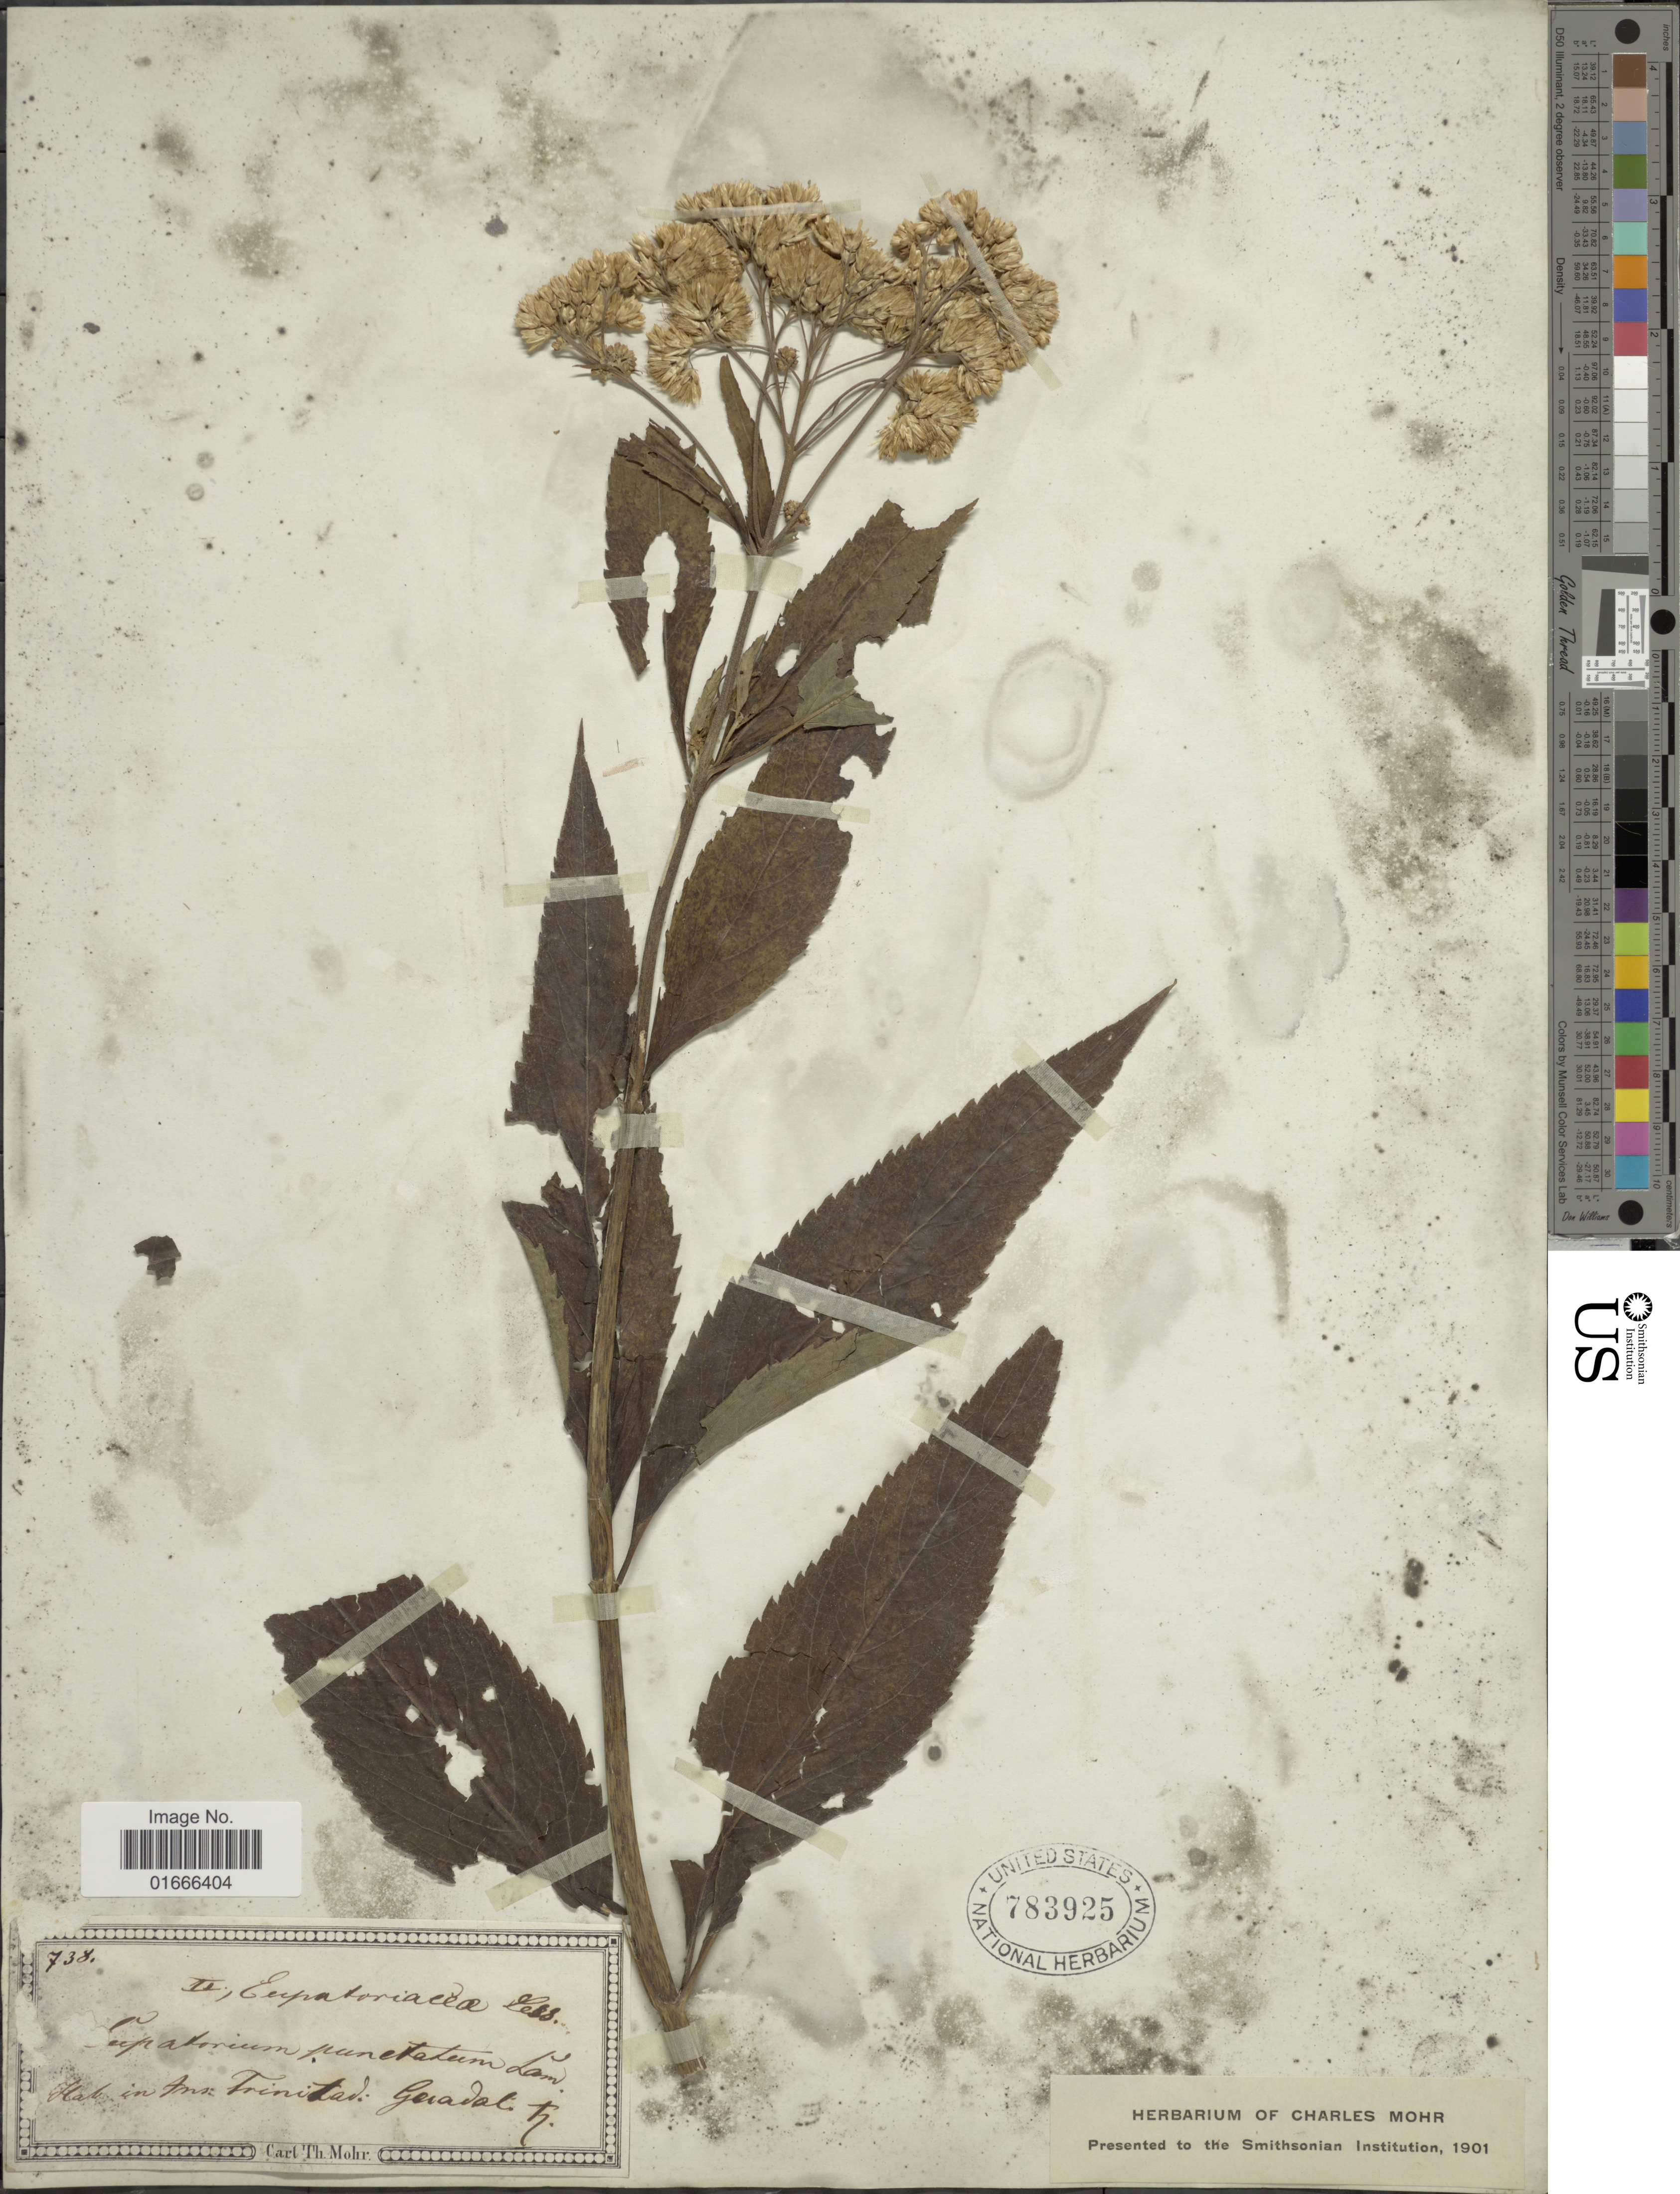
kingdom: Plantae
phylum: Tracheophyta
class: Magnoliopsida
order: Asterales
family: Asteraceae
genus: Chromolaena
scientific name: Chromolaena laevigata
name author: (Lam.) R.M. King & H. Rob.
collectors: C. Mohr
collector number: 738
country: Trinidad and Tobago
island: Trinidad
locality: Hab. in Ins. Trinidad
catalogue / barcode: US 783925